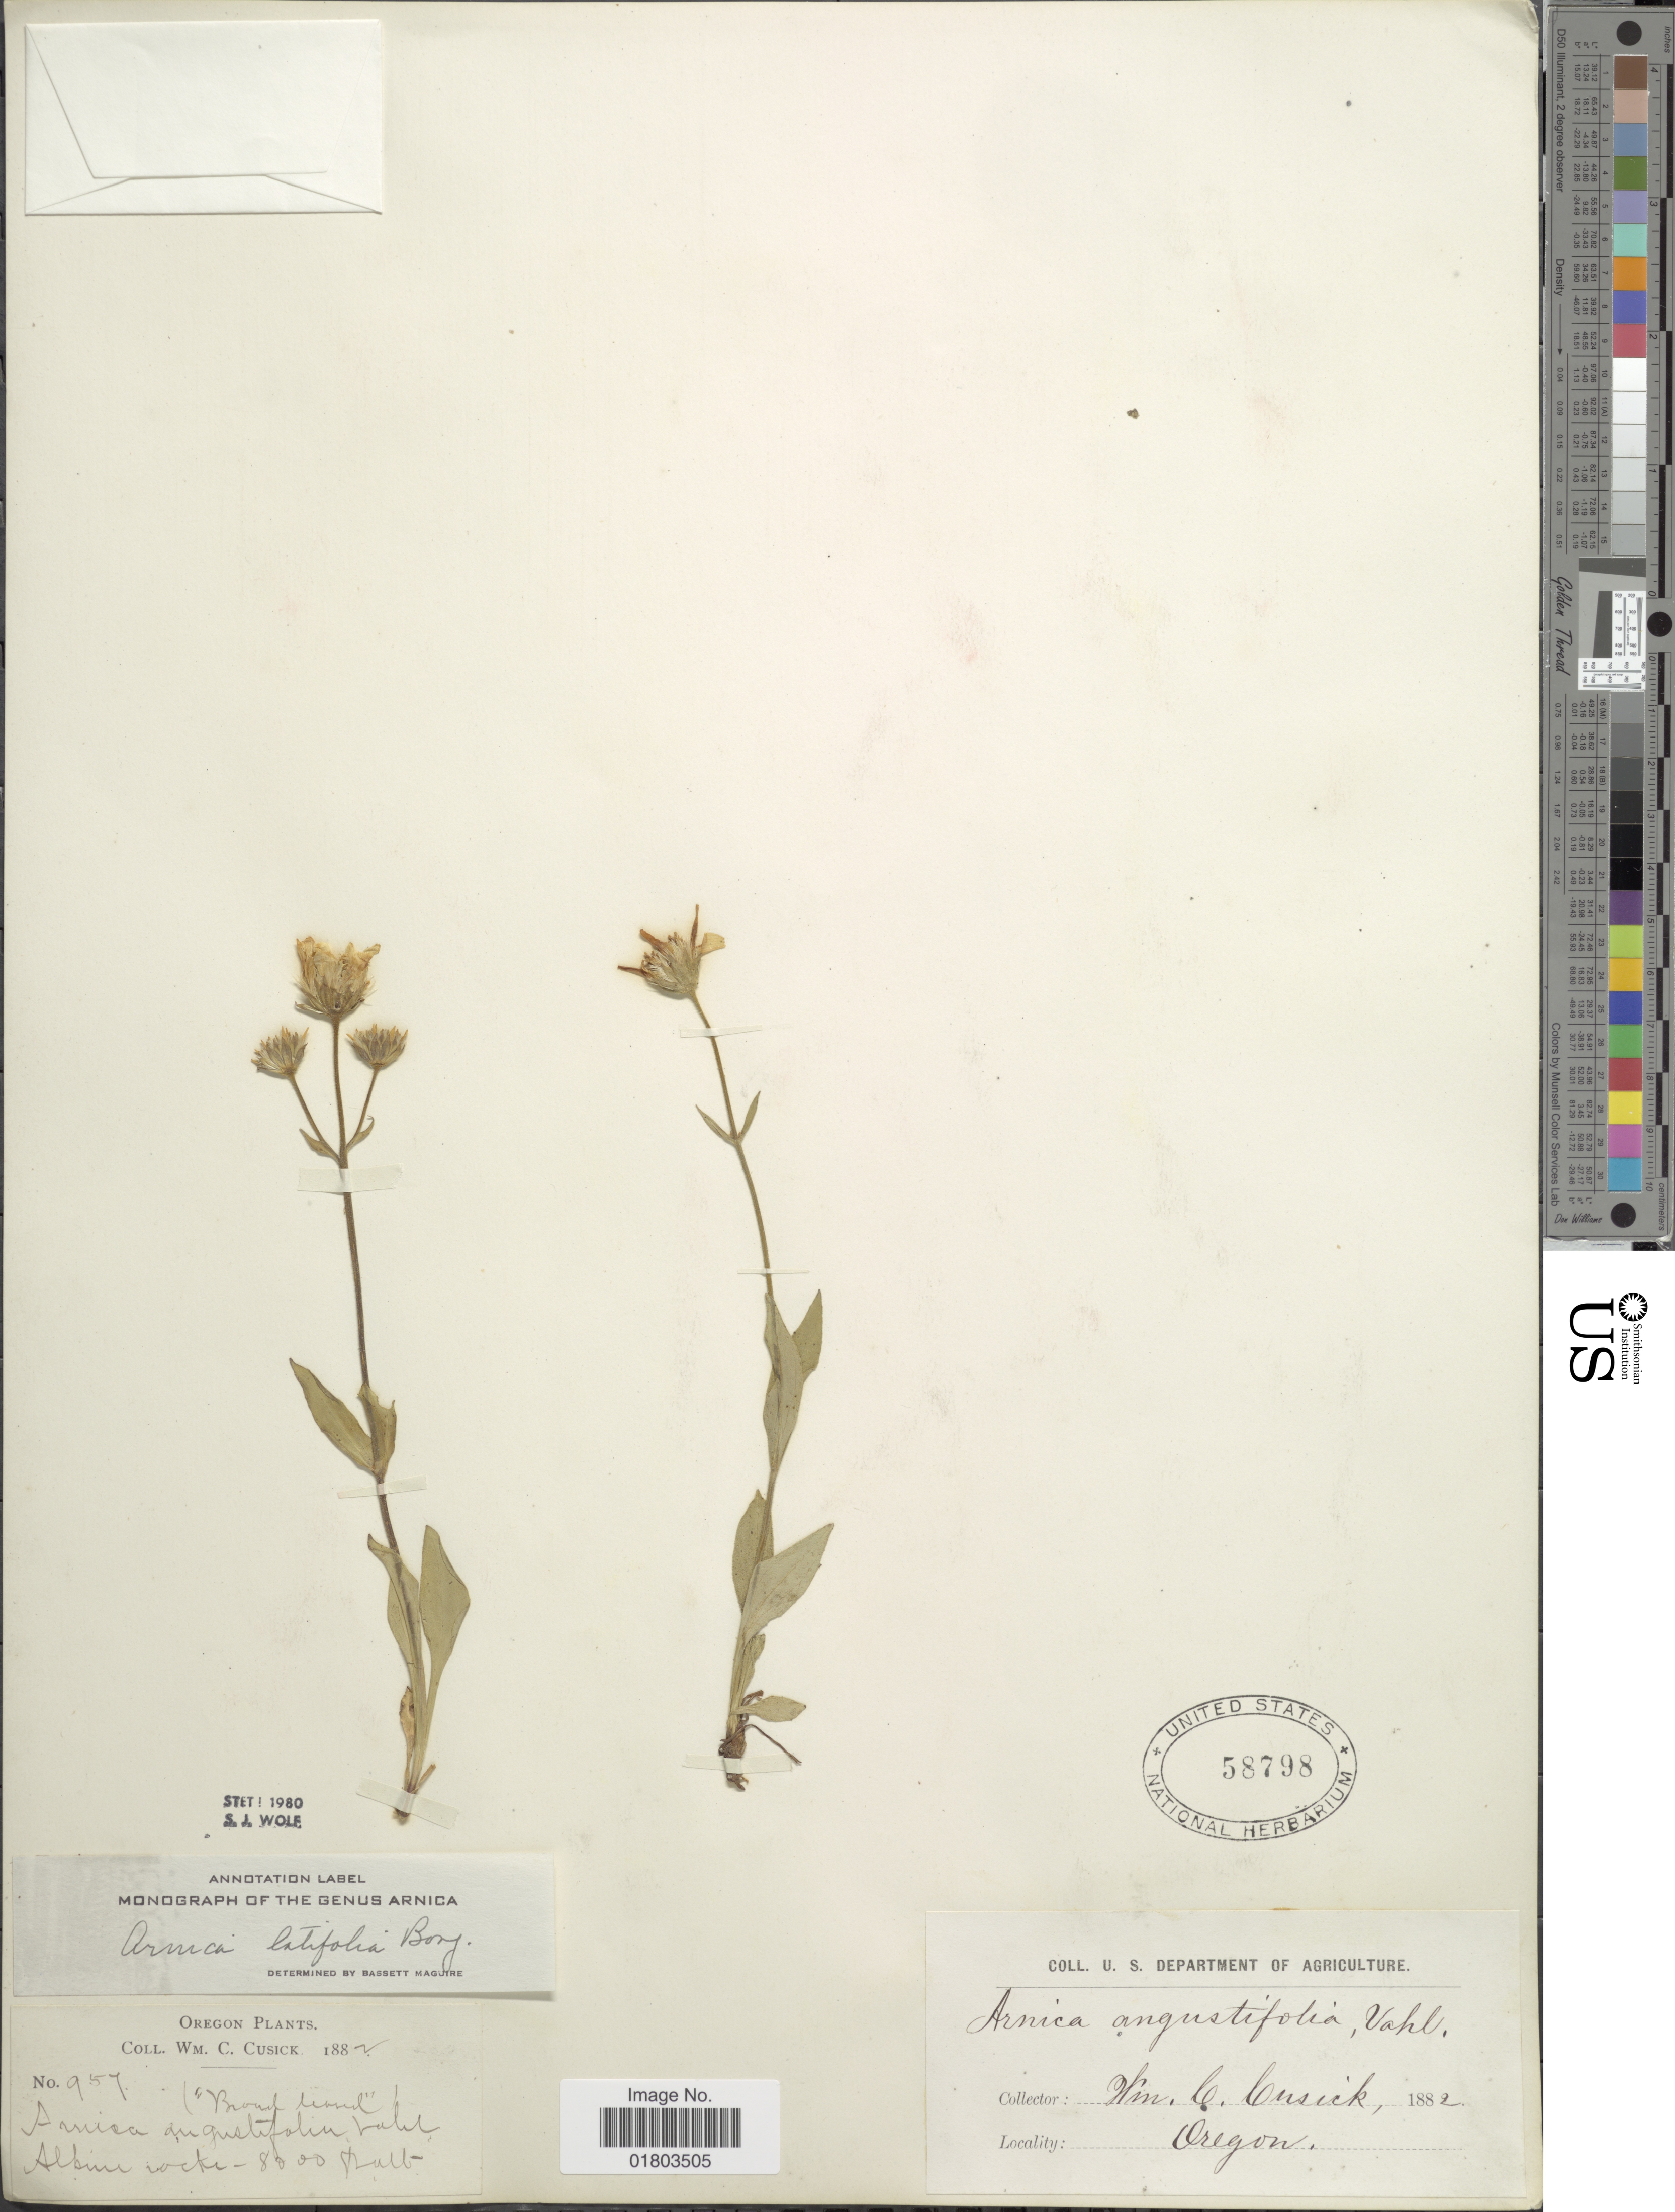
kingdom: Plantae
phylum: Tracheophyta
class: Magnoliopsida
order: Asterales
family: Asteraceae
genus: Arnica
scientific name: Arnica latifolia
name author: Bong.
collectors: W. C. Cusick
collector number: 957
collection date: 1882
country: United States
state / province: Oregon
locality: Albine rocks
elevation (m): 2438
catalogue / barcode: US 58798